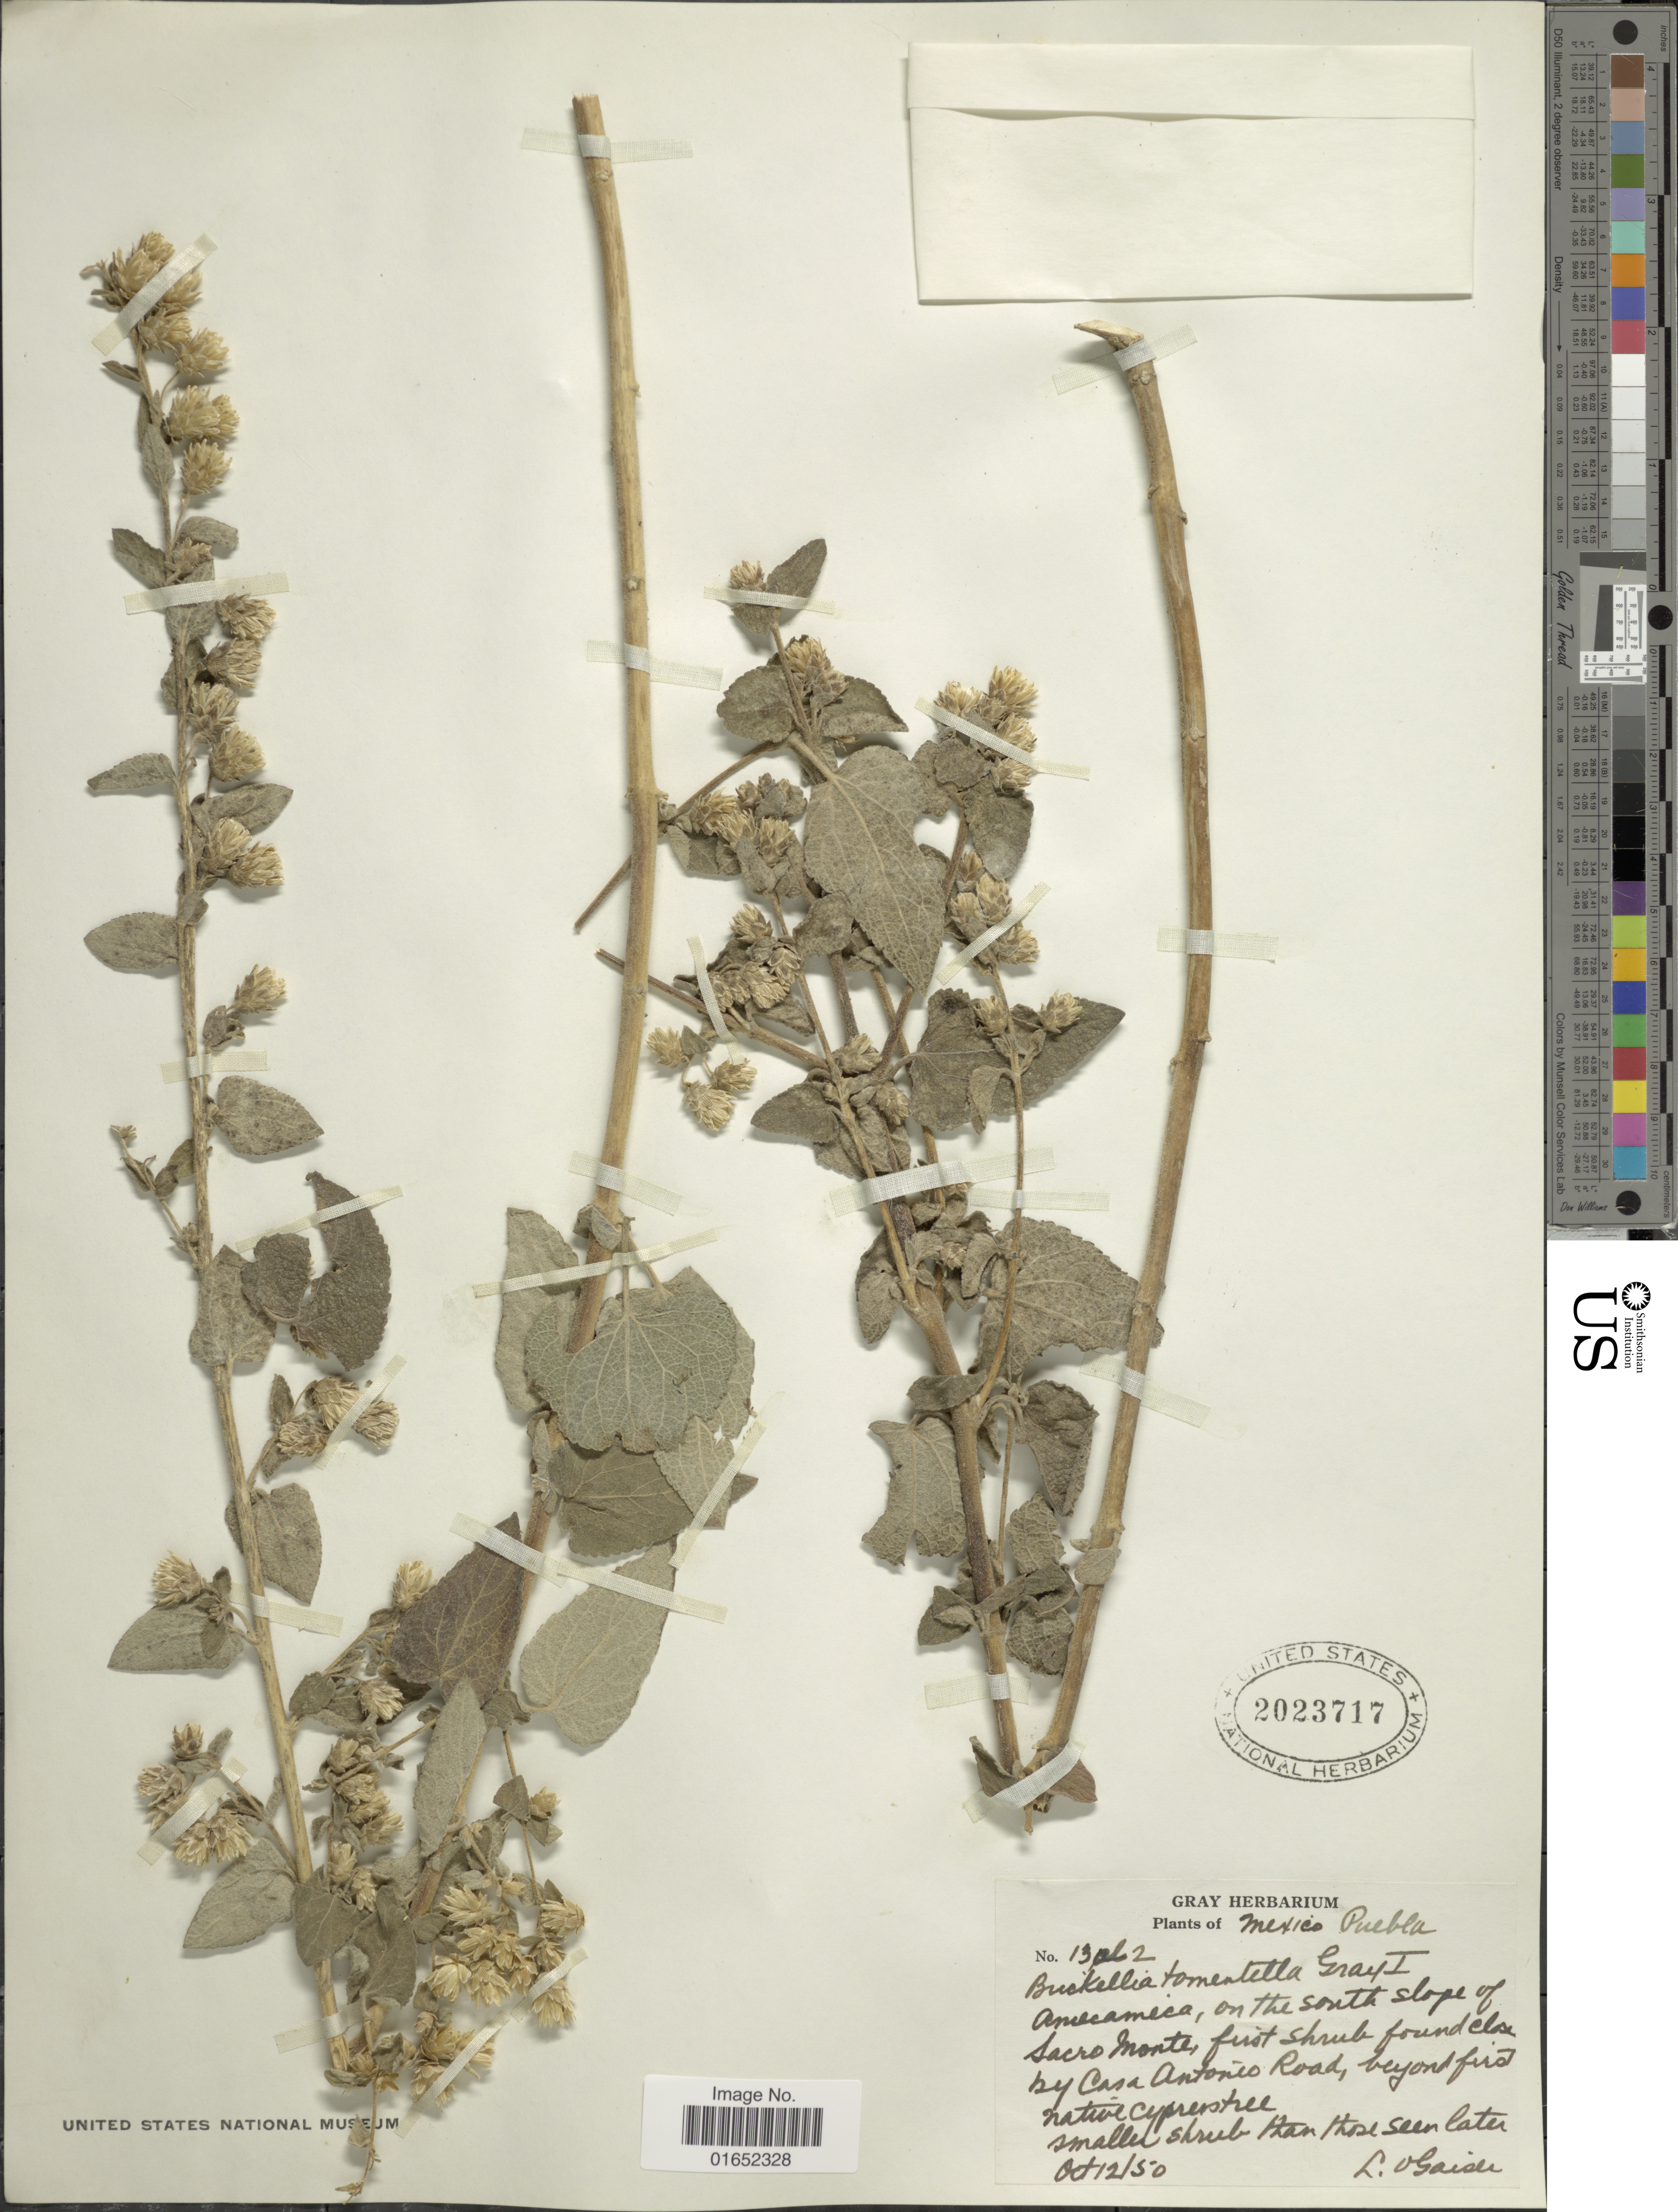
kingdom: Plantae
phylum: Tracheophyta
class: Magnoliopsida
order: Asterales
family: Asteraceae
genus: Brickellia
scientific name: Brickellia tomentella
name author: A. Gray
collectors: L. Gaiser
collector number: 13pl2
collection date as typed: Transcribed d/m/y: 12/10/50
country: Mexico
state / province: Puebla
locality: Amecameca, on the south slope of Sacro Monte, fust shrub found close by Casa Antonio Road, beyond field native cypres tree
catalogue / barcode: US 2023717